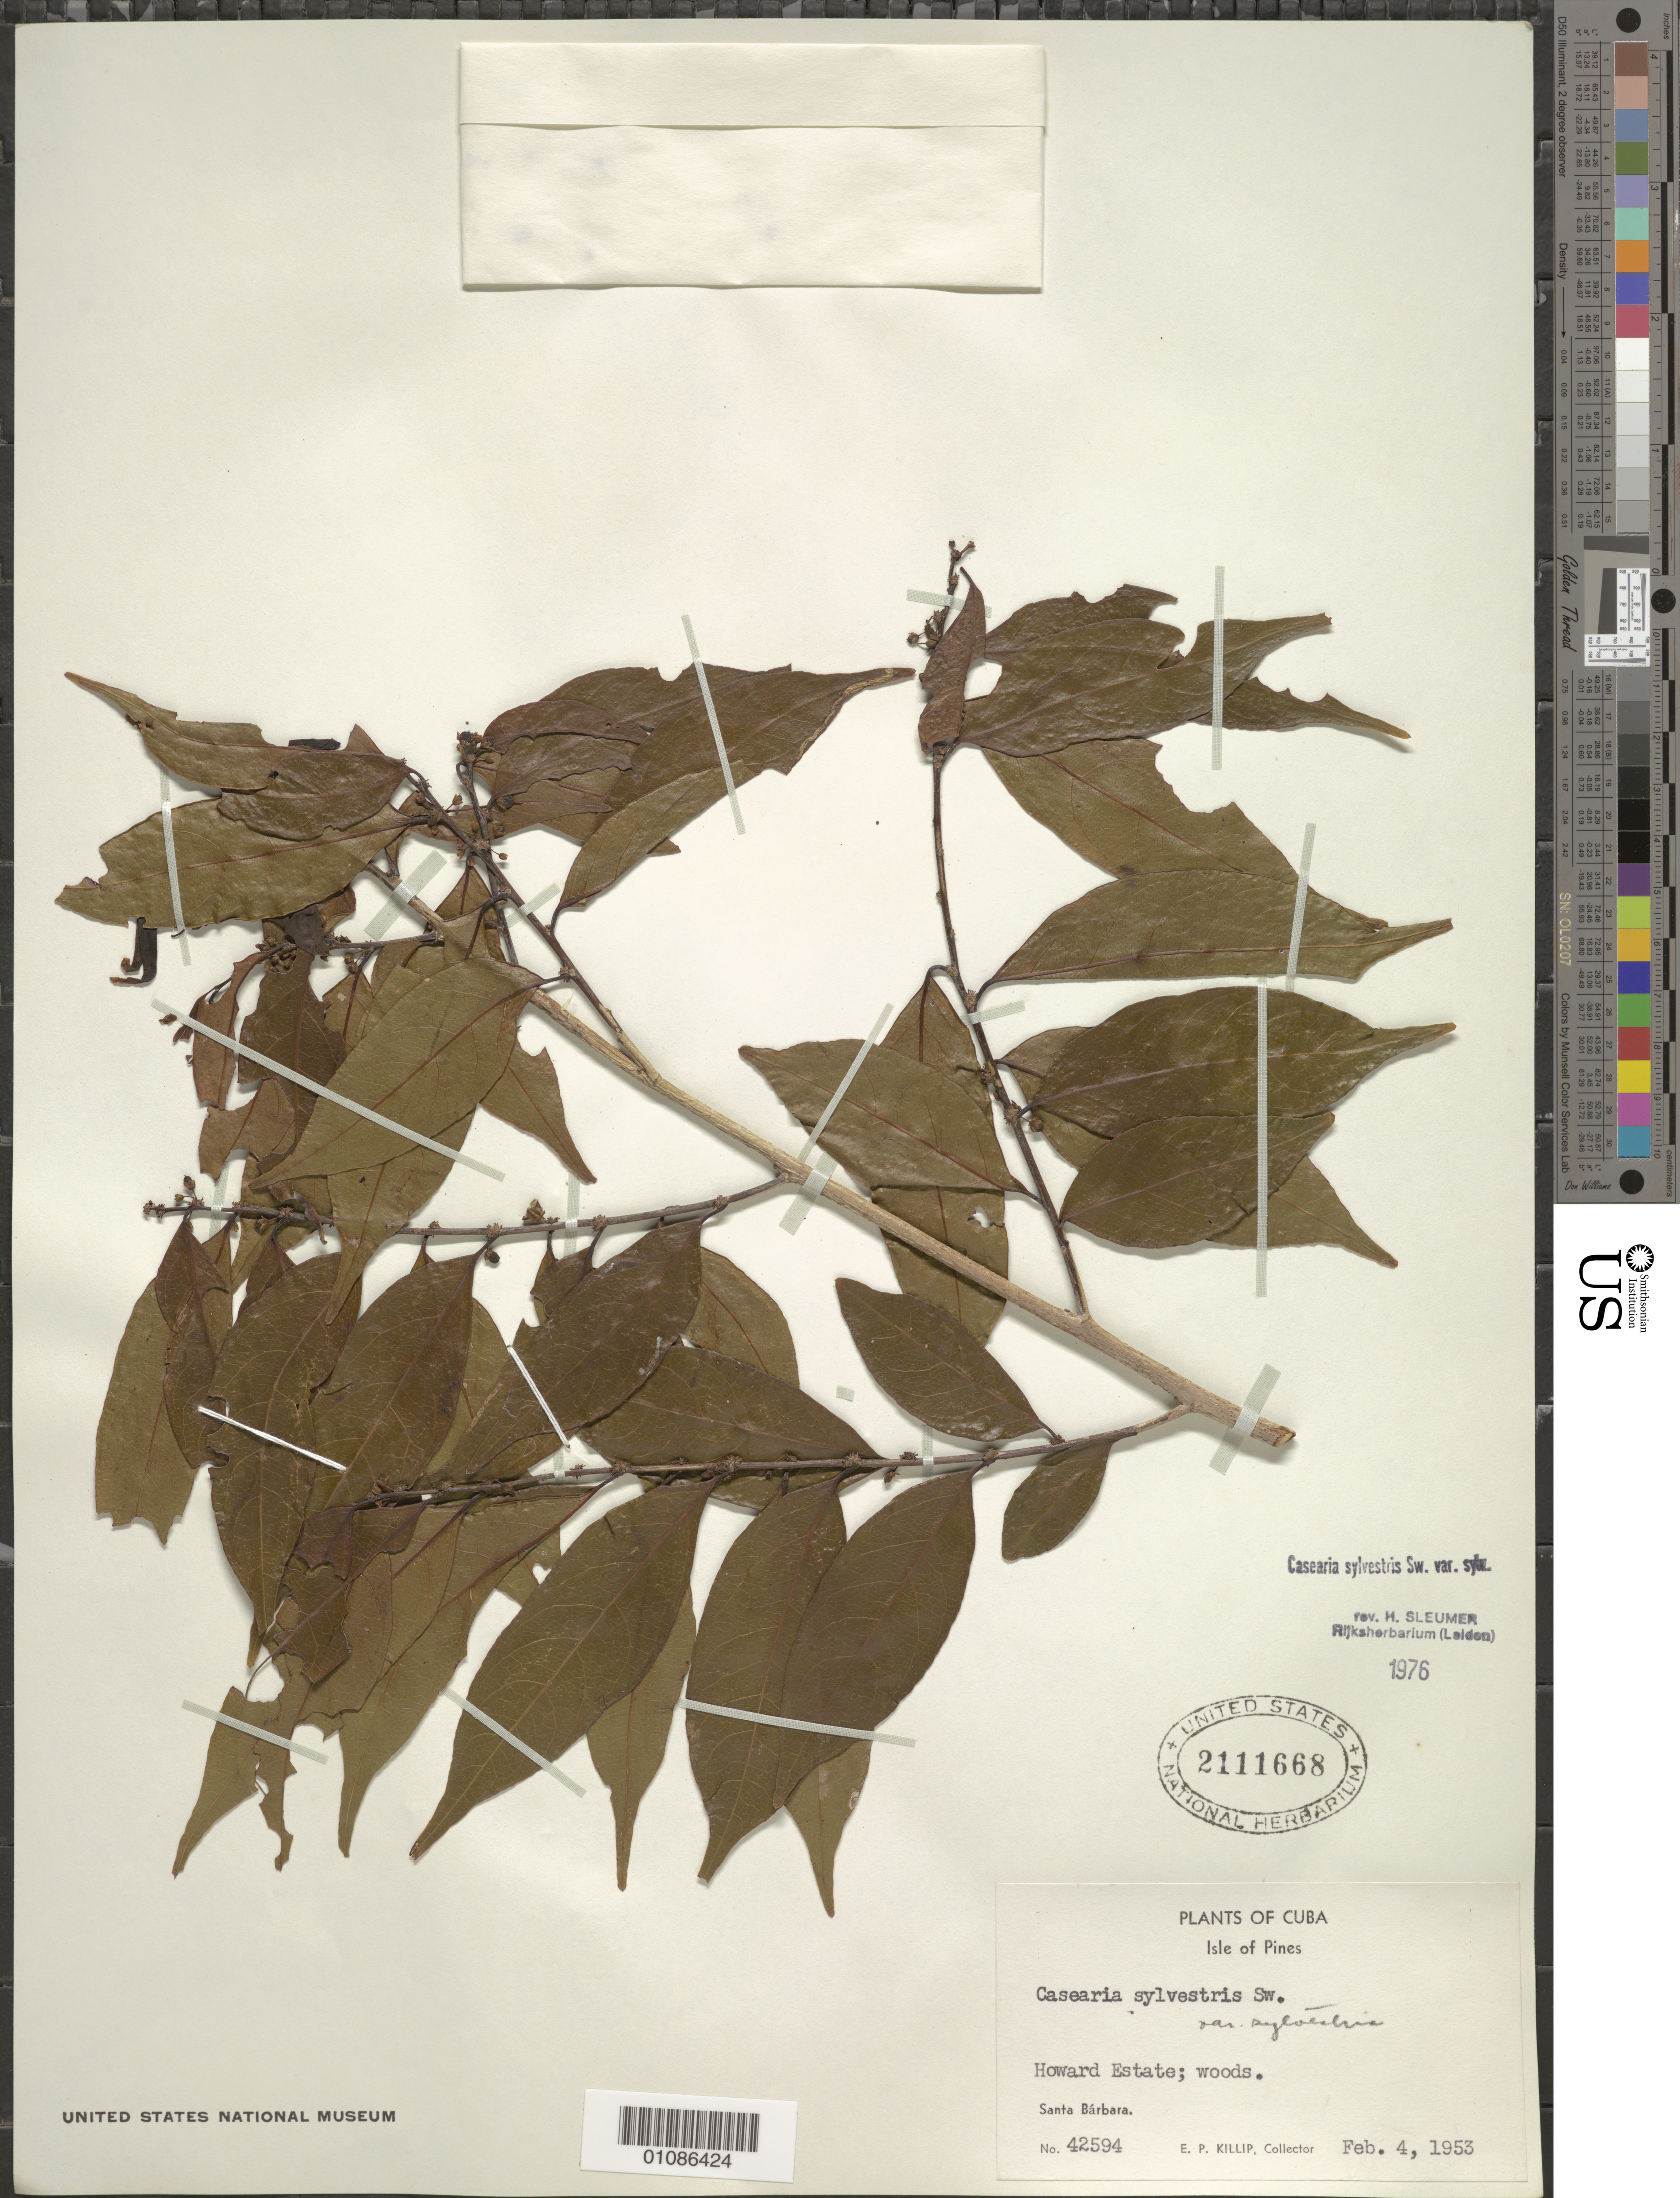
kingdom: Plantae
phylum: Tracheophyta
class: Magnoliopsida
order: Malpighiales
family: Salicaceae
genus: Casearia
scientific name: Casearia sylvestris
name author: Sw.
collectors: E. P. Killip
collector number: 42594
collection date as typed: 04 Feb 1953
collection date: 1953-02-04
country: Cuba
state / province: Isla de La Juventud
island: Isla de la Juventud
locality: Isle of Pines, Santa Barbara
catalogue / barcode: US 2111668